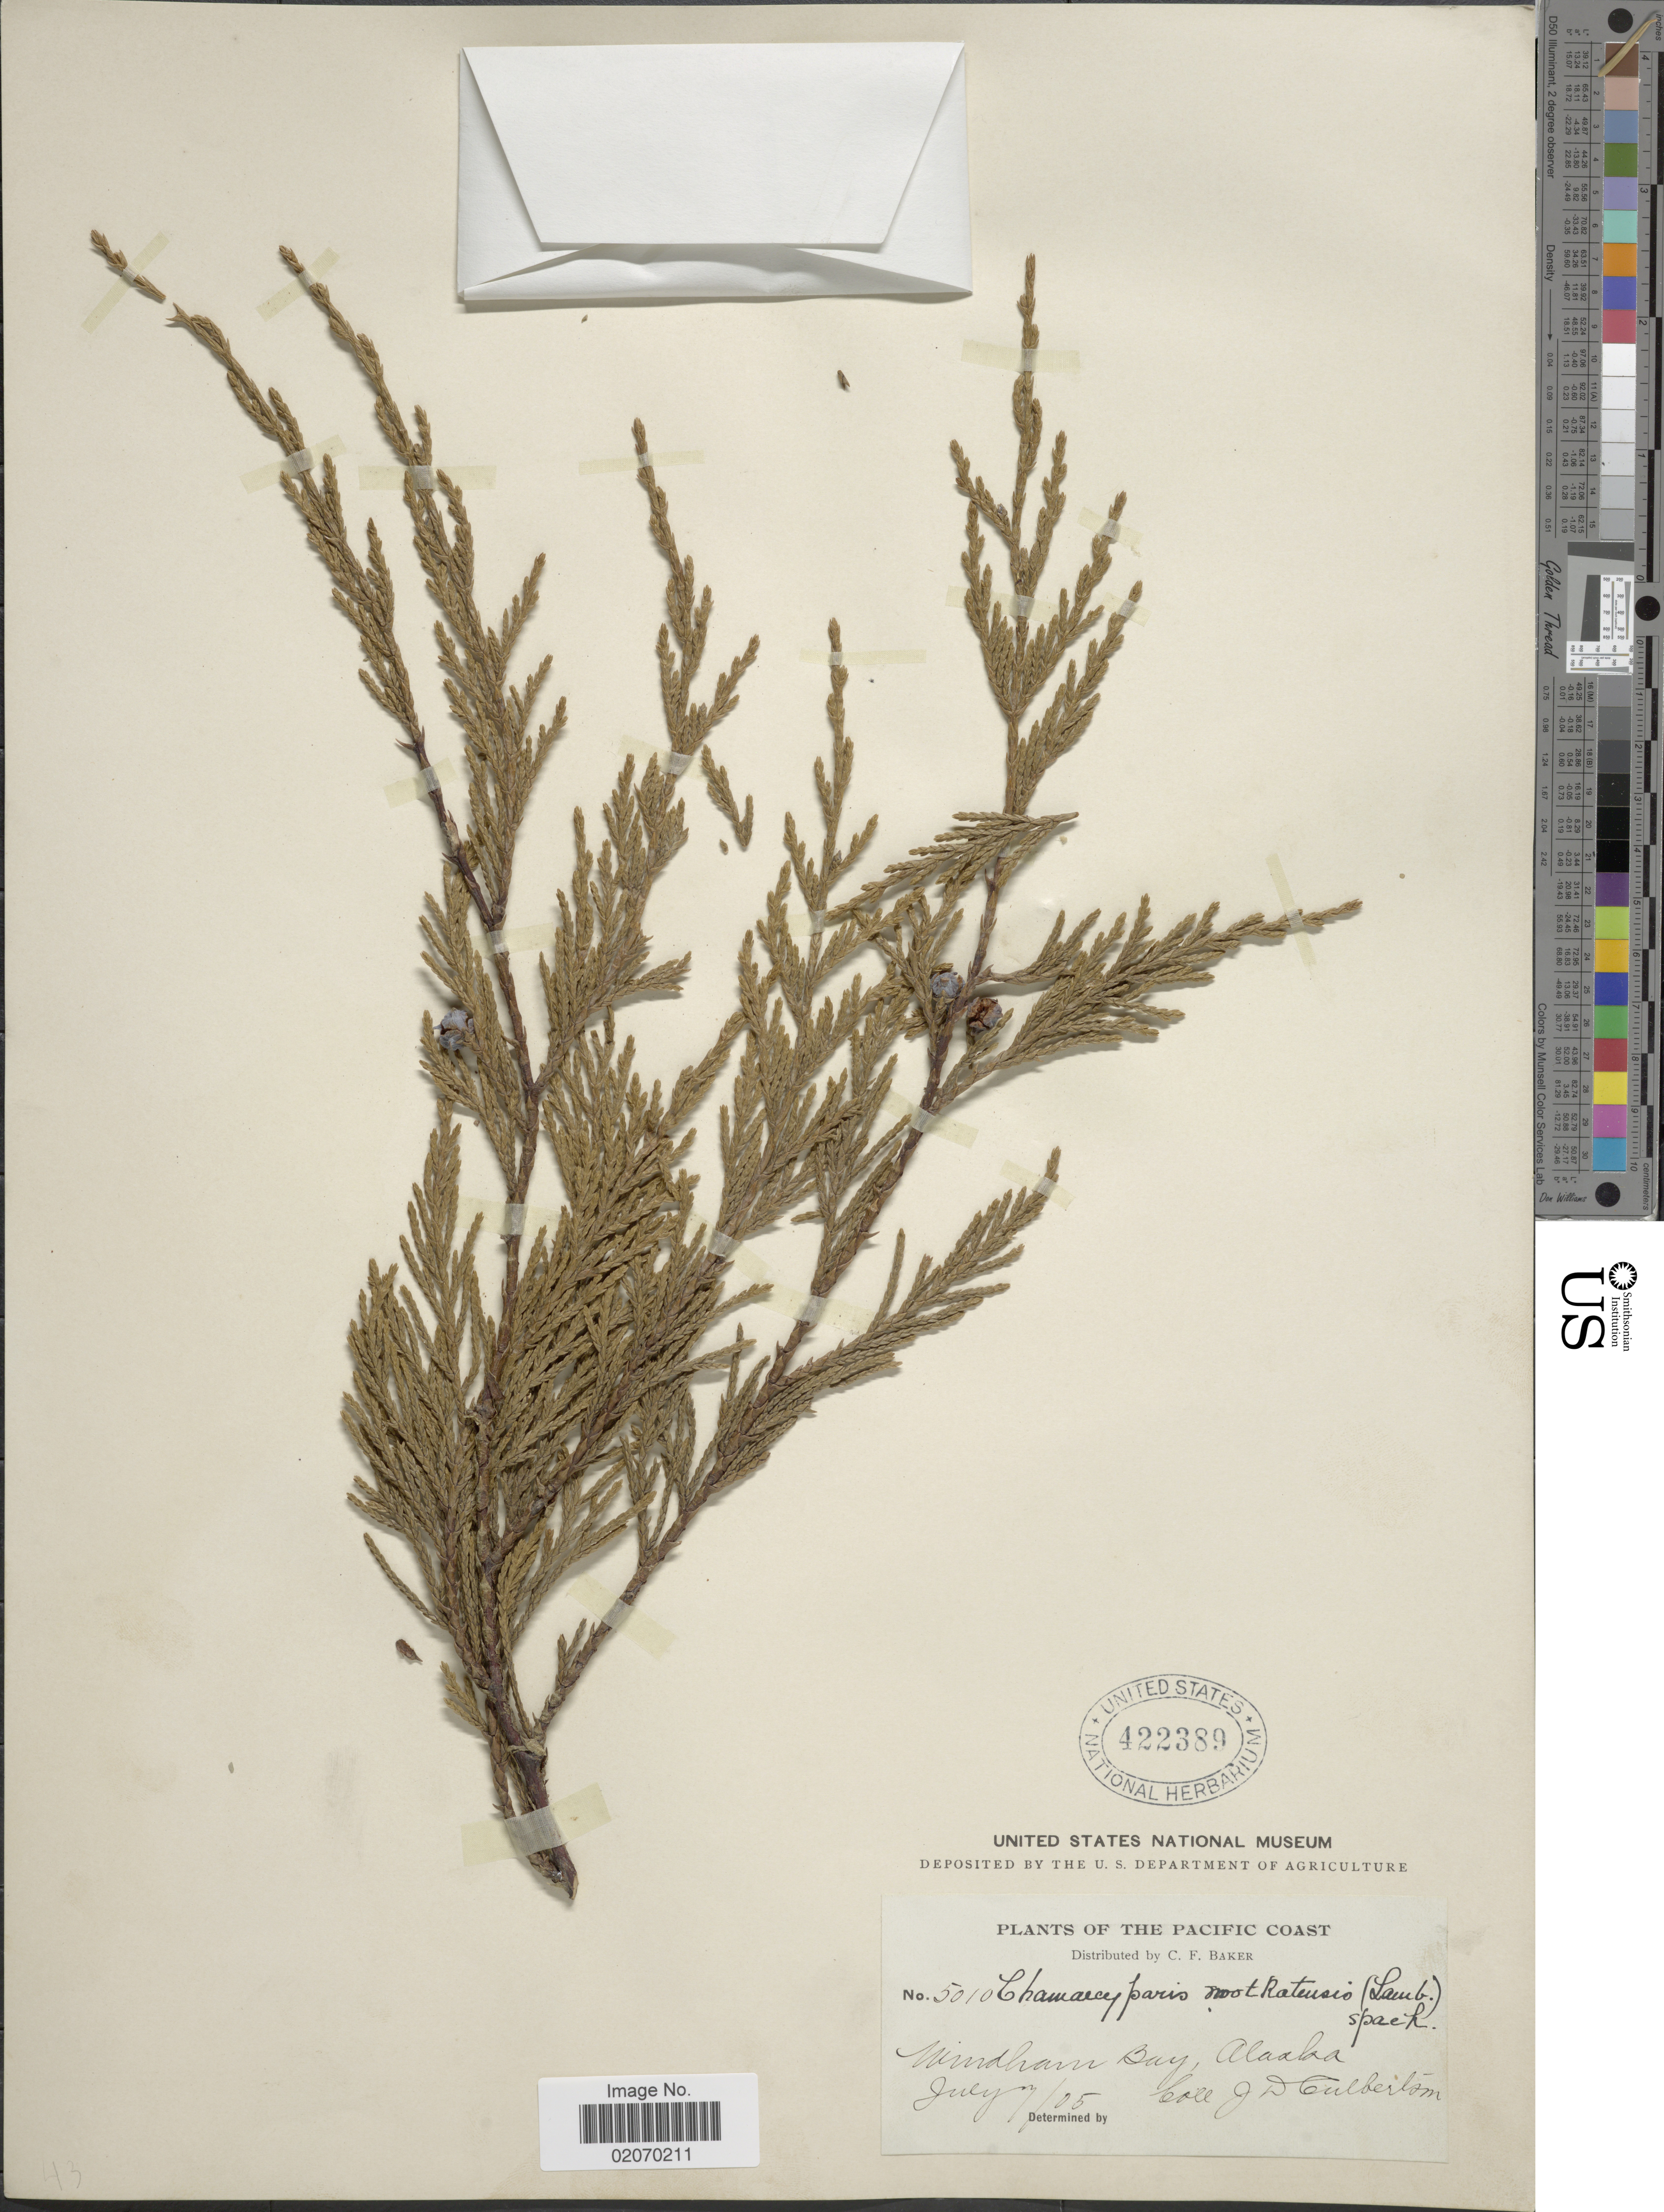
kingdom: Plantae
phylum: Tracheophyta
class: Pinopsida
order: Pinales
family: Cupressaceae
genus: Chamaecyparis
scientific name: Chamaecyparis nootkatensis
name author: (D. Don) Spach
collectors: J. Culbertson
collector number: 5010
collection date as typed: Transcribed d/m/y: 7/7/5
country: United States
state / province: Alaska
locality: The Pacific Coast, Windham Bay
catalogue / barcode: US 422389